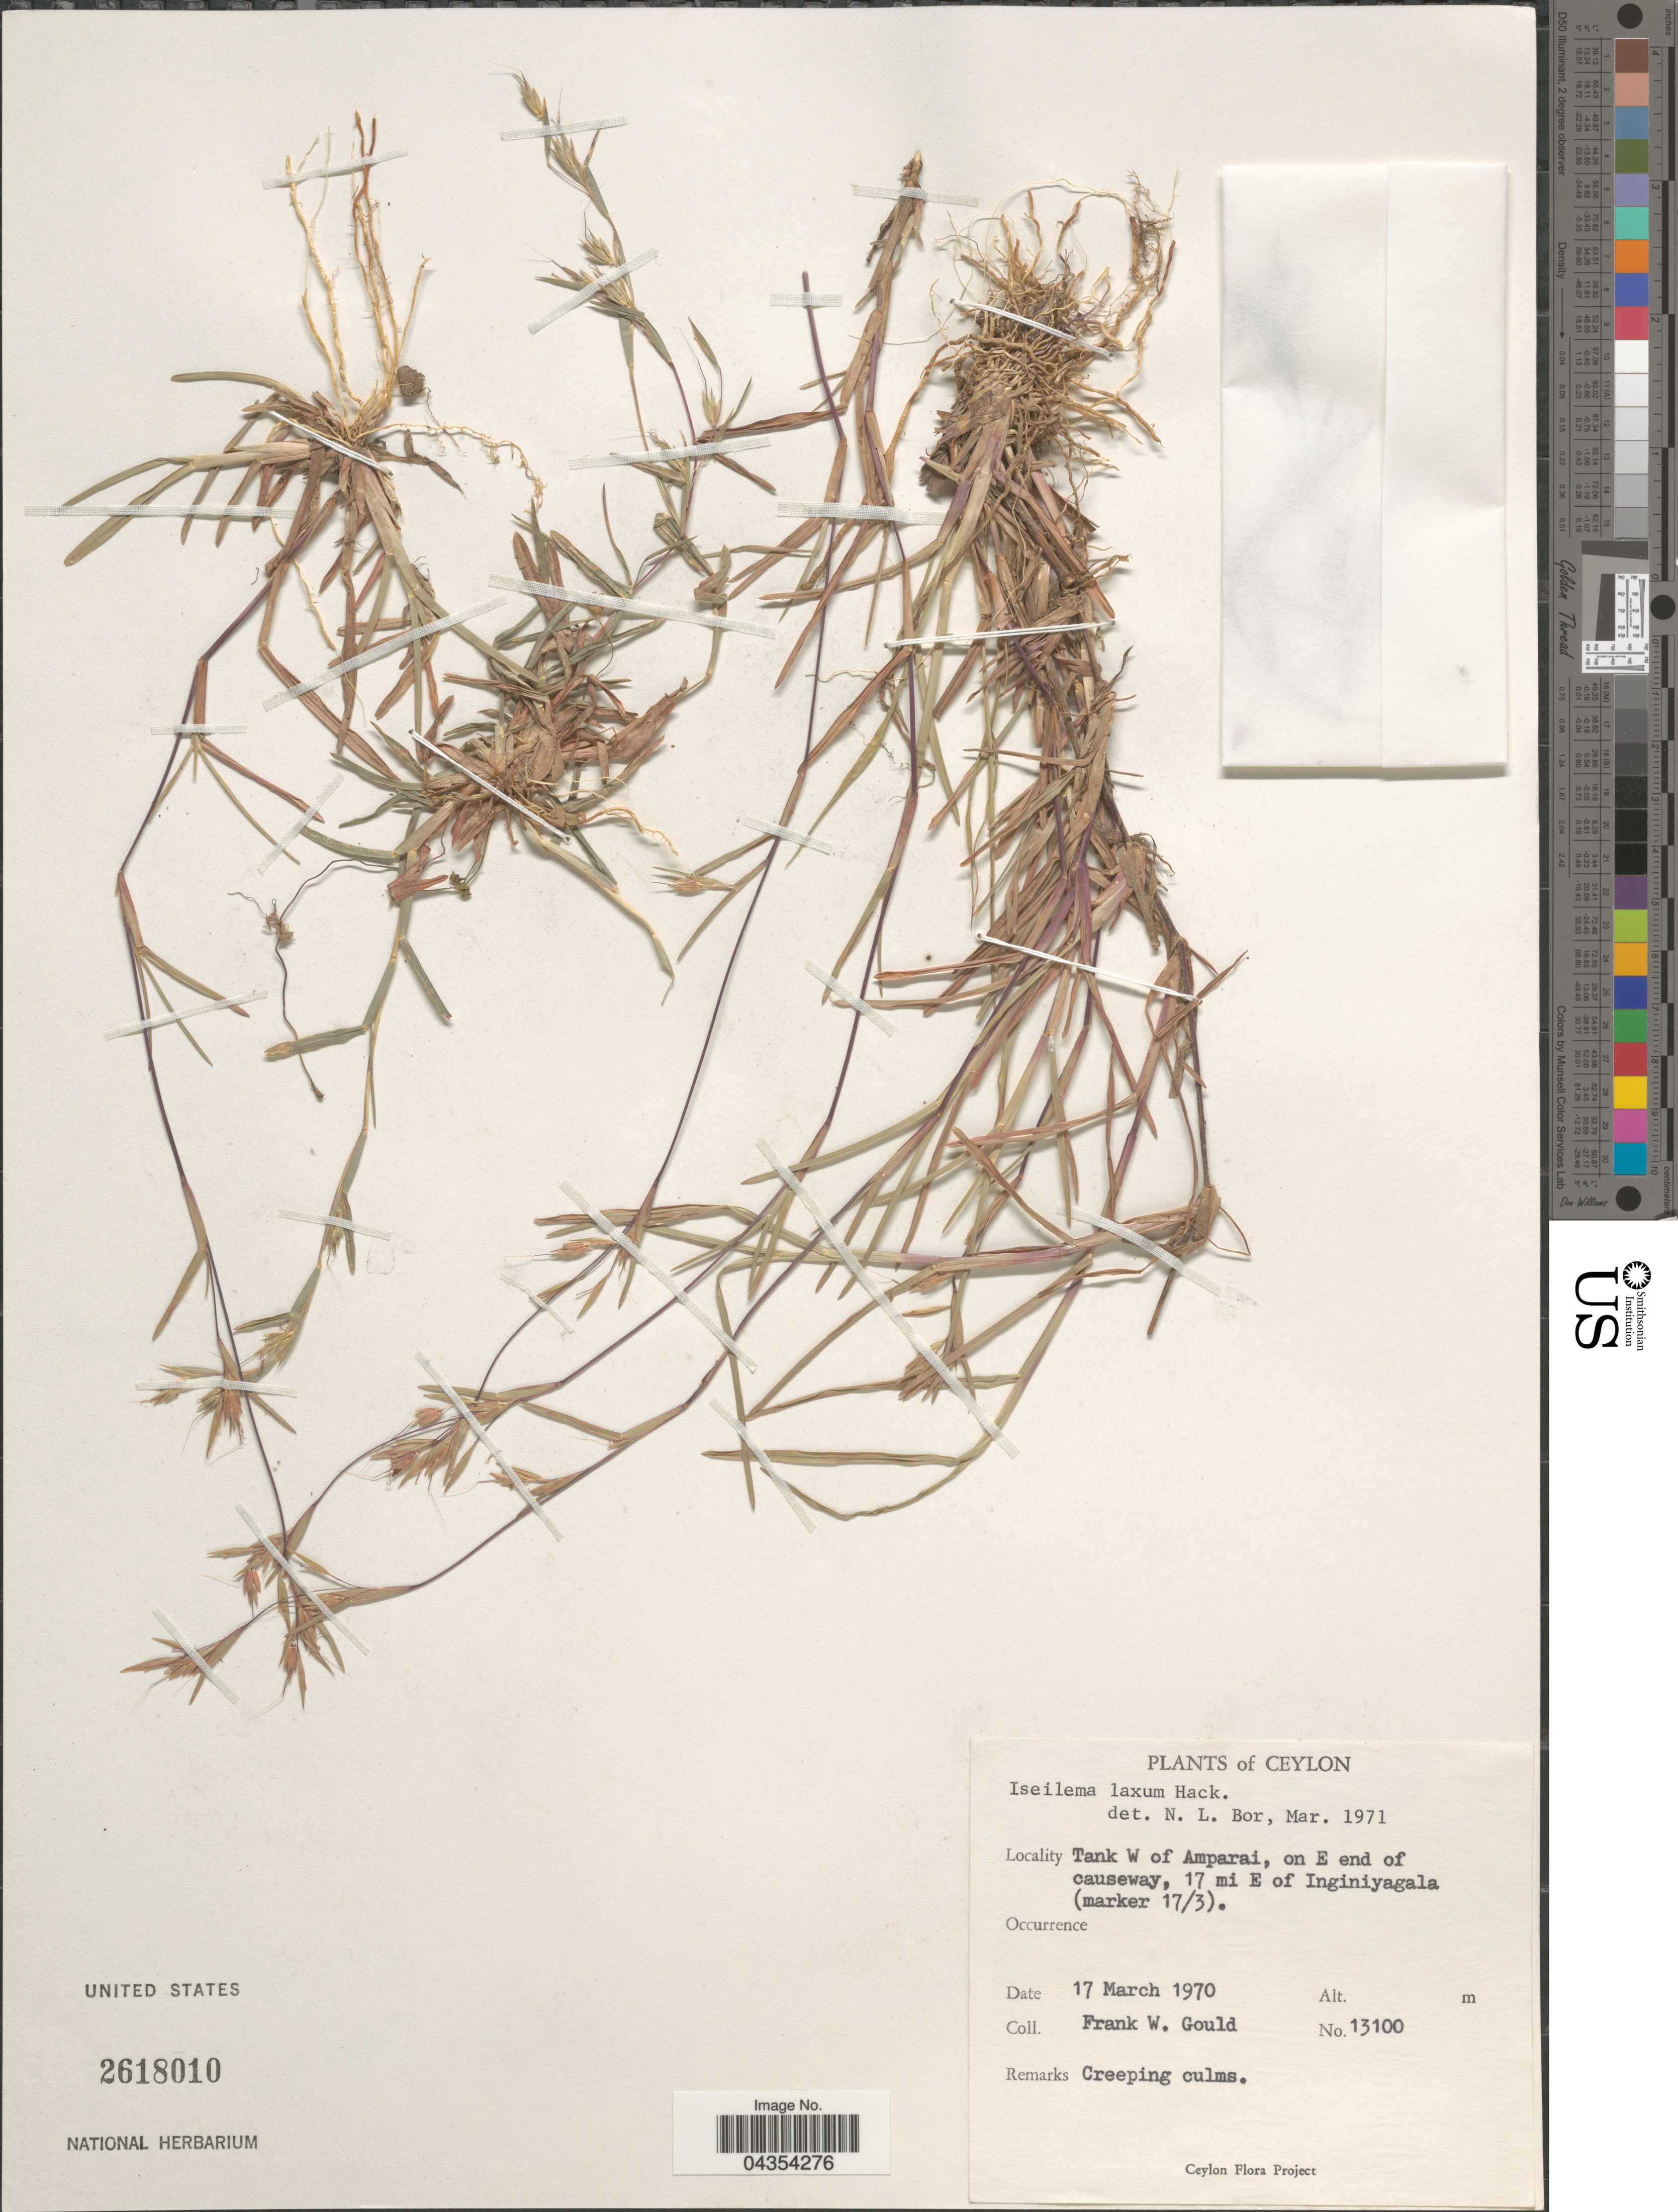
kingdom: Plantae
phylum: Tracheophyta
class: Liliopsida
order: Poales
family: Poaceae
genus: Iseilema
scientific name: Iseilema jainiana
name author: P. Umam. & P. Daniel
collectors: F. W. Gould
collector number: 13100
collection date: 1970-03-17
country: Sri Lanka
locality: Ceylon. Tank W of Amparai, on E end of causeway, 17 mi E of Inginiyagala (marker 17/3).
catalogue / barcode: US 2618010